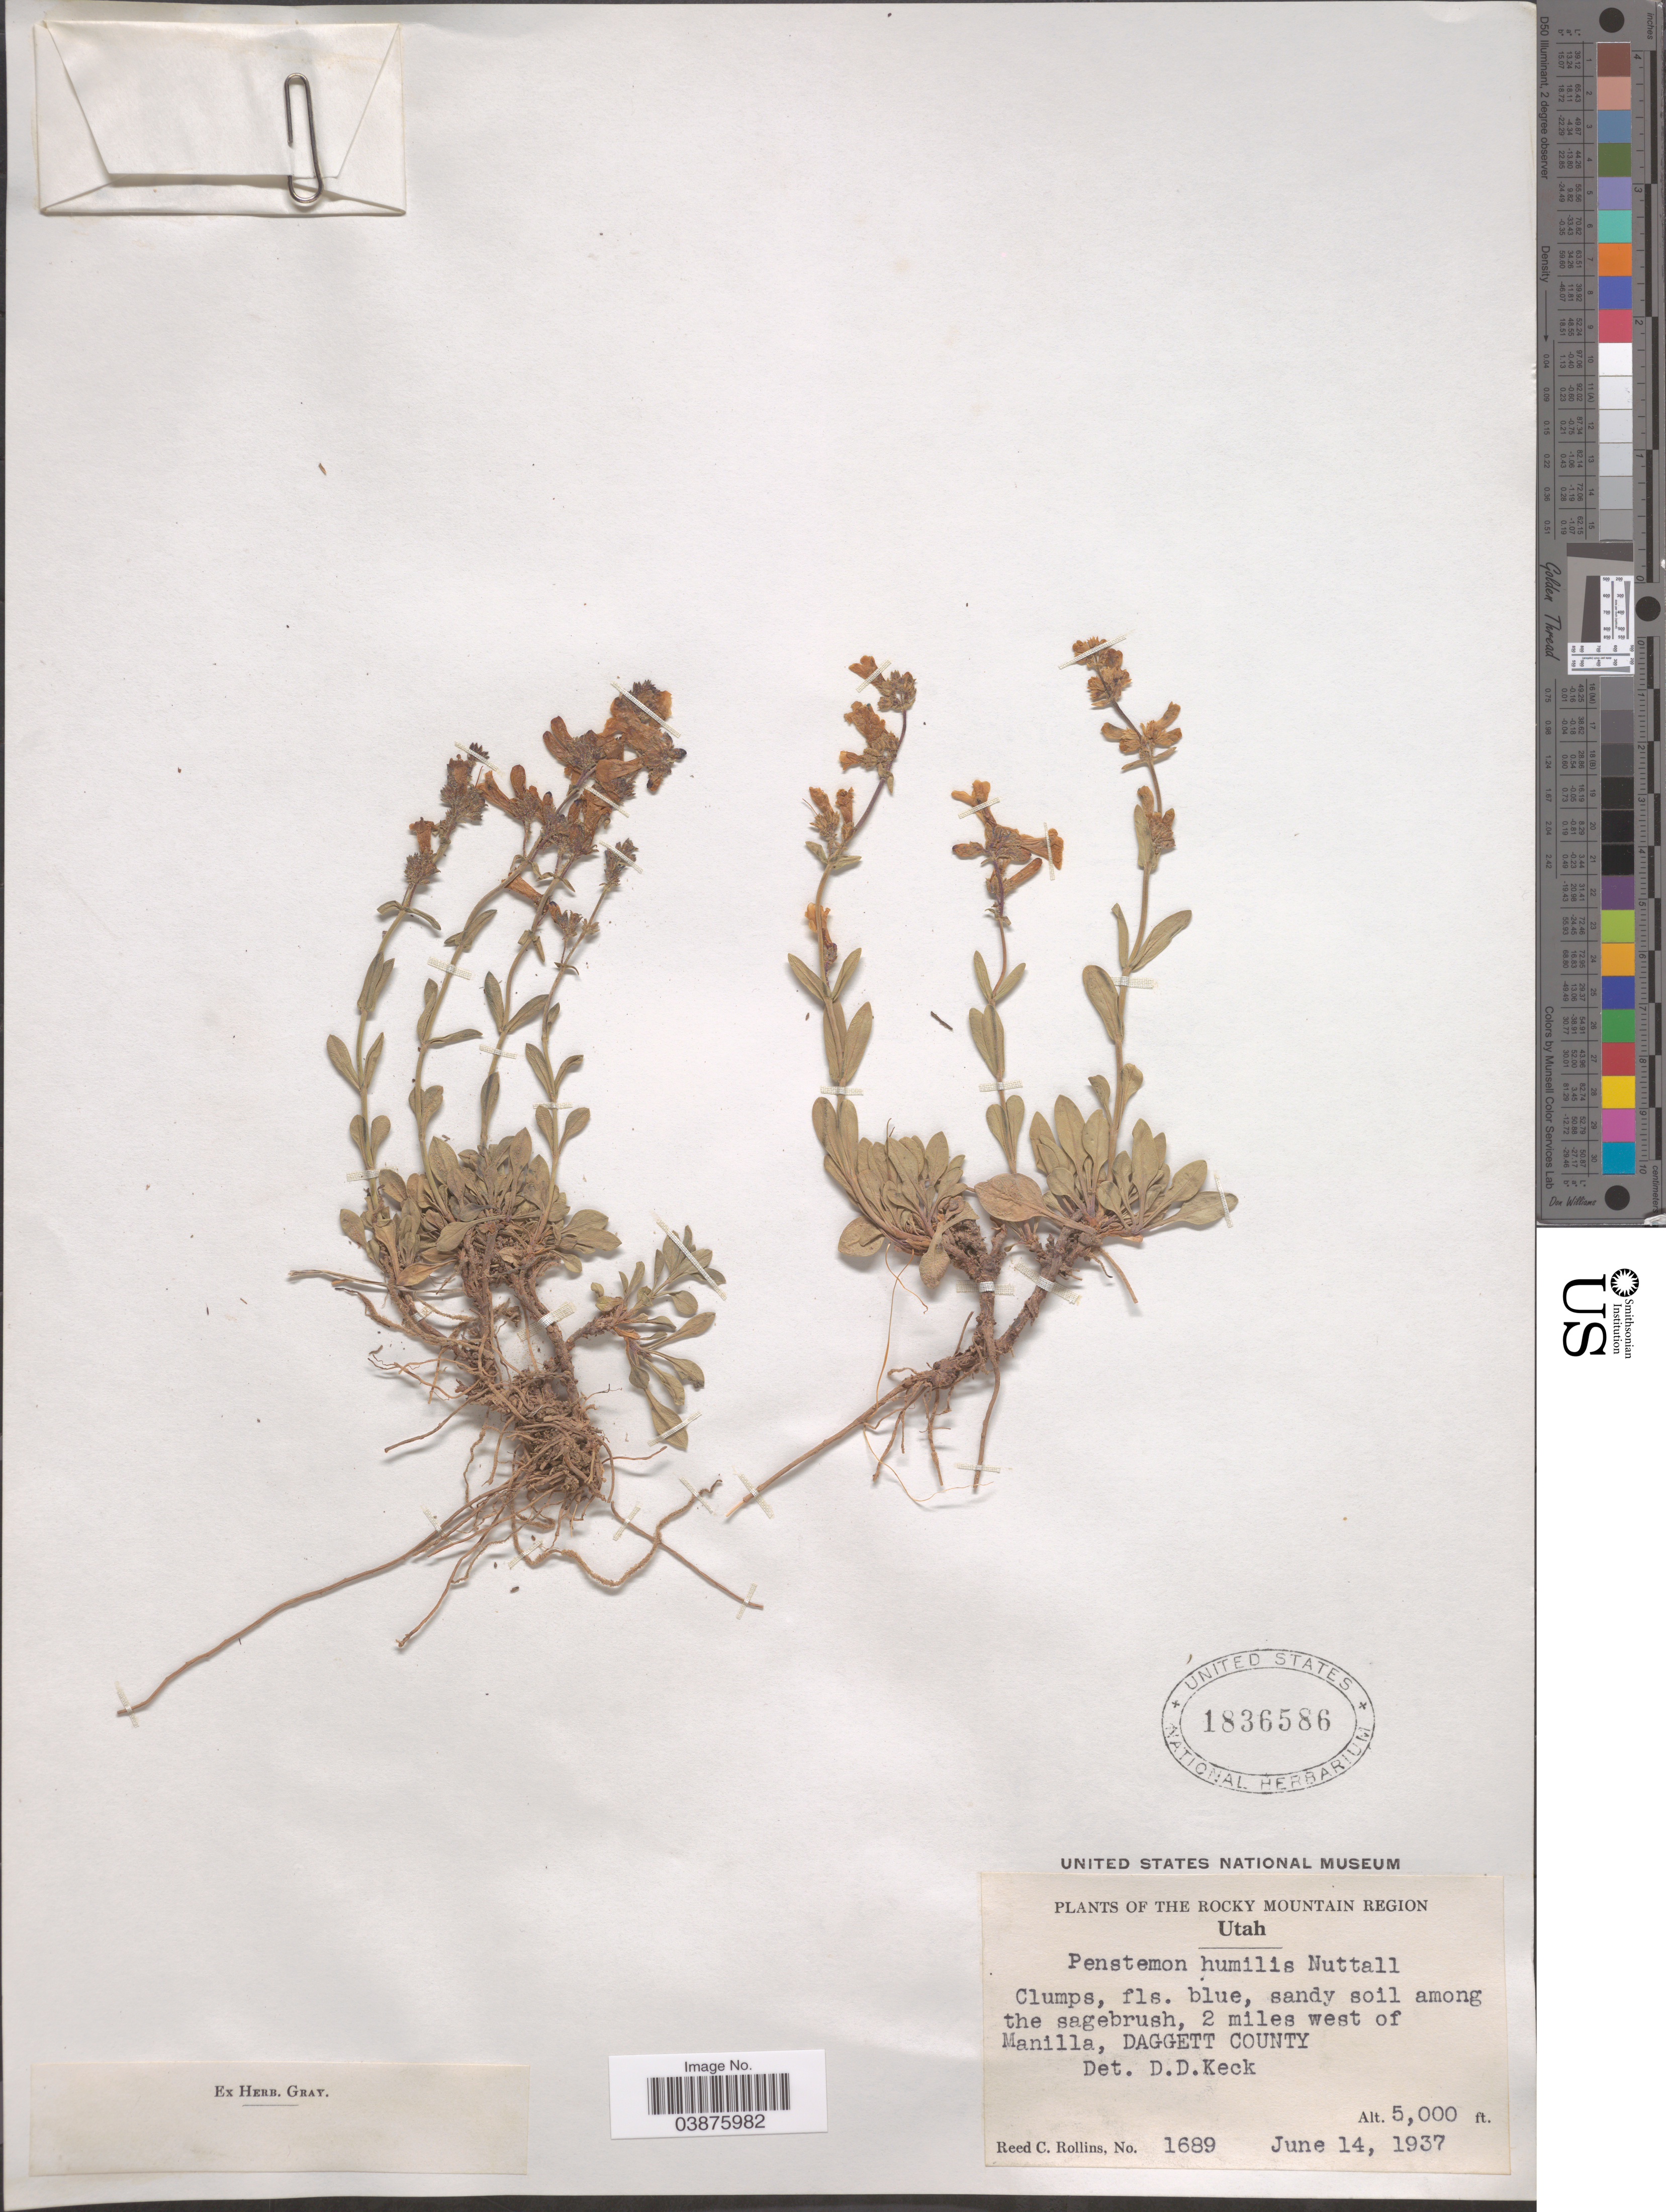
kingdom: Plantae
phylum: Tracheophyta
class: Magnoliopsida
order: Lamiales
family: Plantaginaceae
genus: Penstemon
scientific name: Penstemon humilis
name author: Nutt. ex A. Gray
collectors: R. C. Rollins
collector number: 1689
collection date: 1937-06-14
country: United States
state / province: Utah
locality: The Rocky Mountain Region. 2 miles west of Manilla, Daggett County.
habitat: sandy soil among sagebrush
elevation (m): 1524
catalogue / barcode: US 1836586